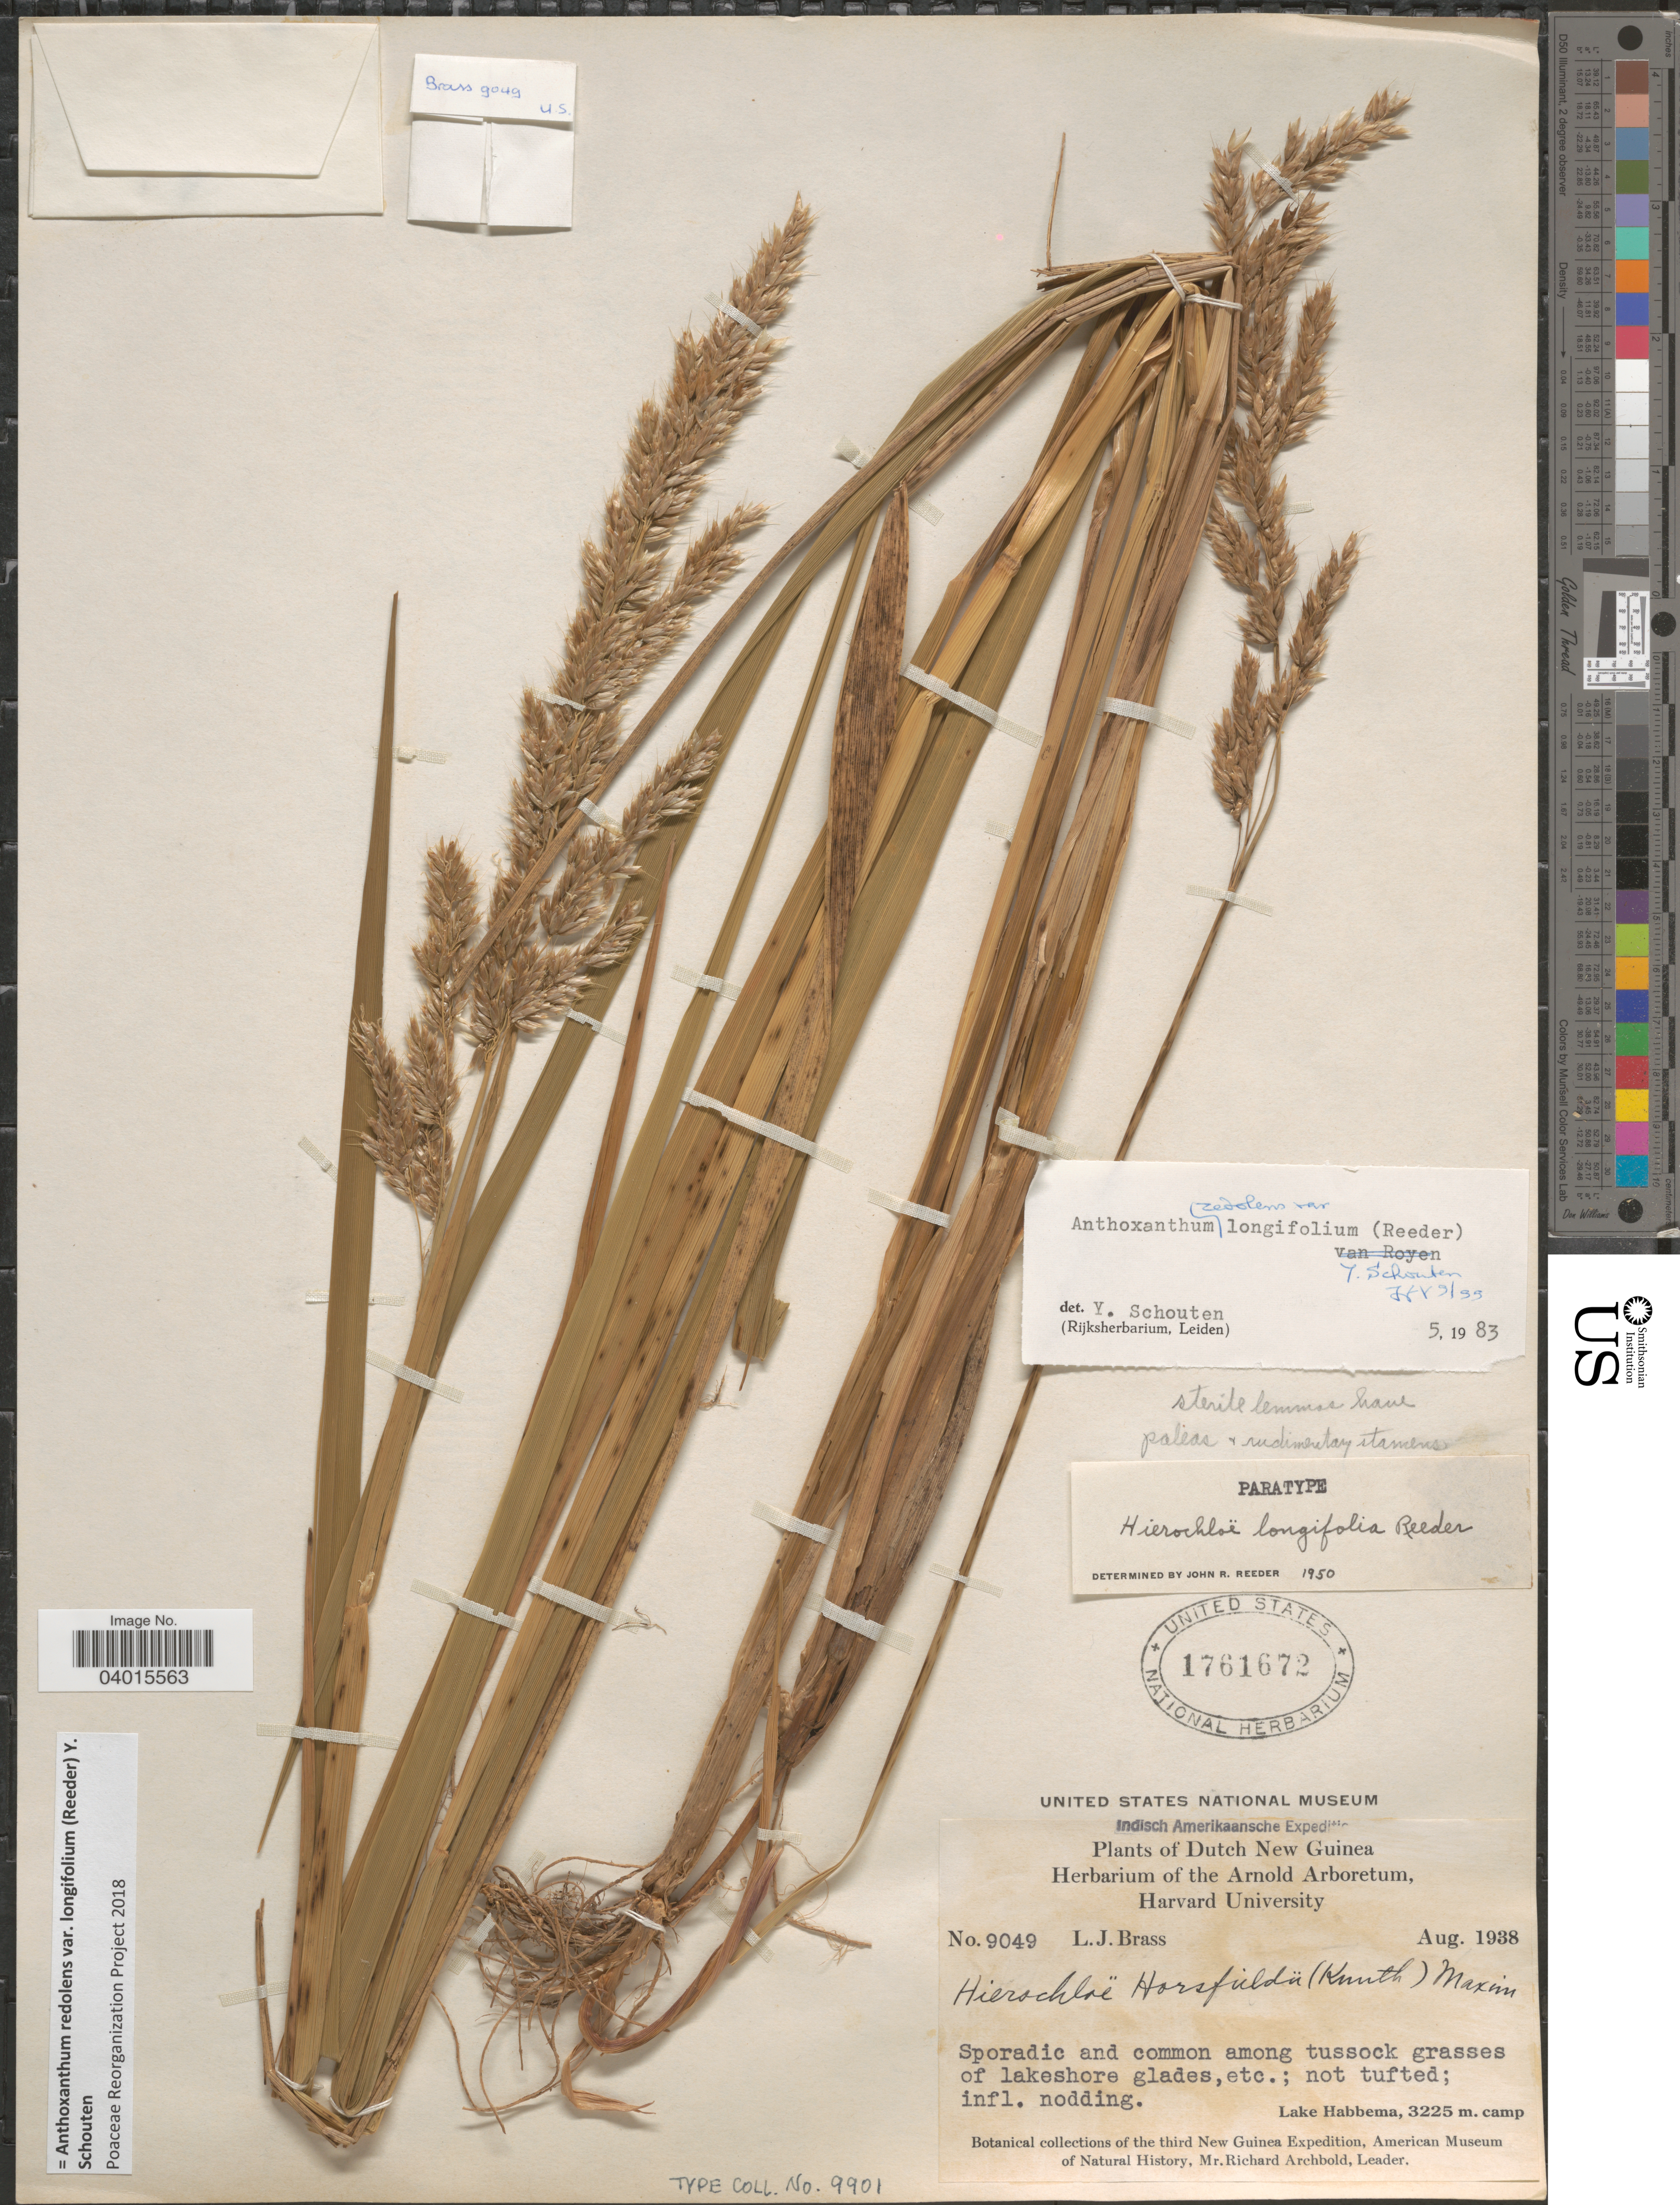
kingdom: Plantae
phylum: Tracheophyta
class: Liliopsida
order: Poales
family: Poaceae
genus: Anthoxanthum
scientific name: Anthoxanthum redolens var. longifolium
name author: (Reeder) Y. Schouten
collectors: L. J. Brass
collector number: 9049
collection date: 1938-08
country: Indonesia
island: New Guinea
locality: Dutch New Guinea. Lake Habbema.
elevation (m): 3225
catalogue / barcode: US 1761672